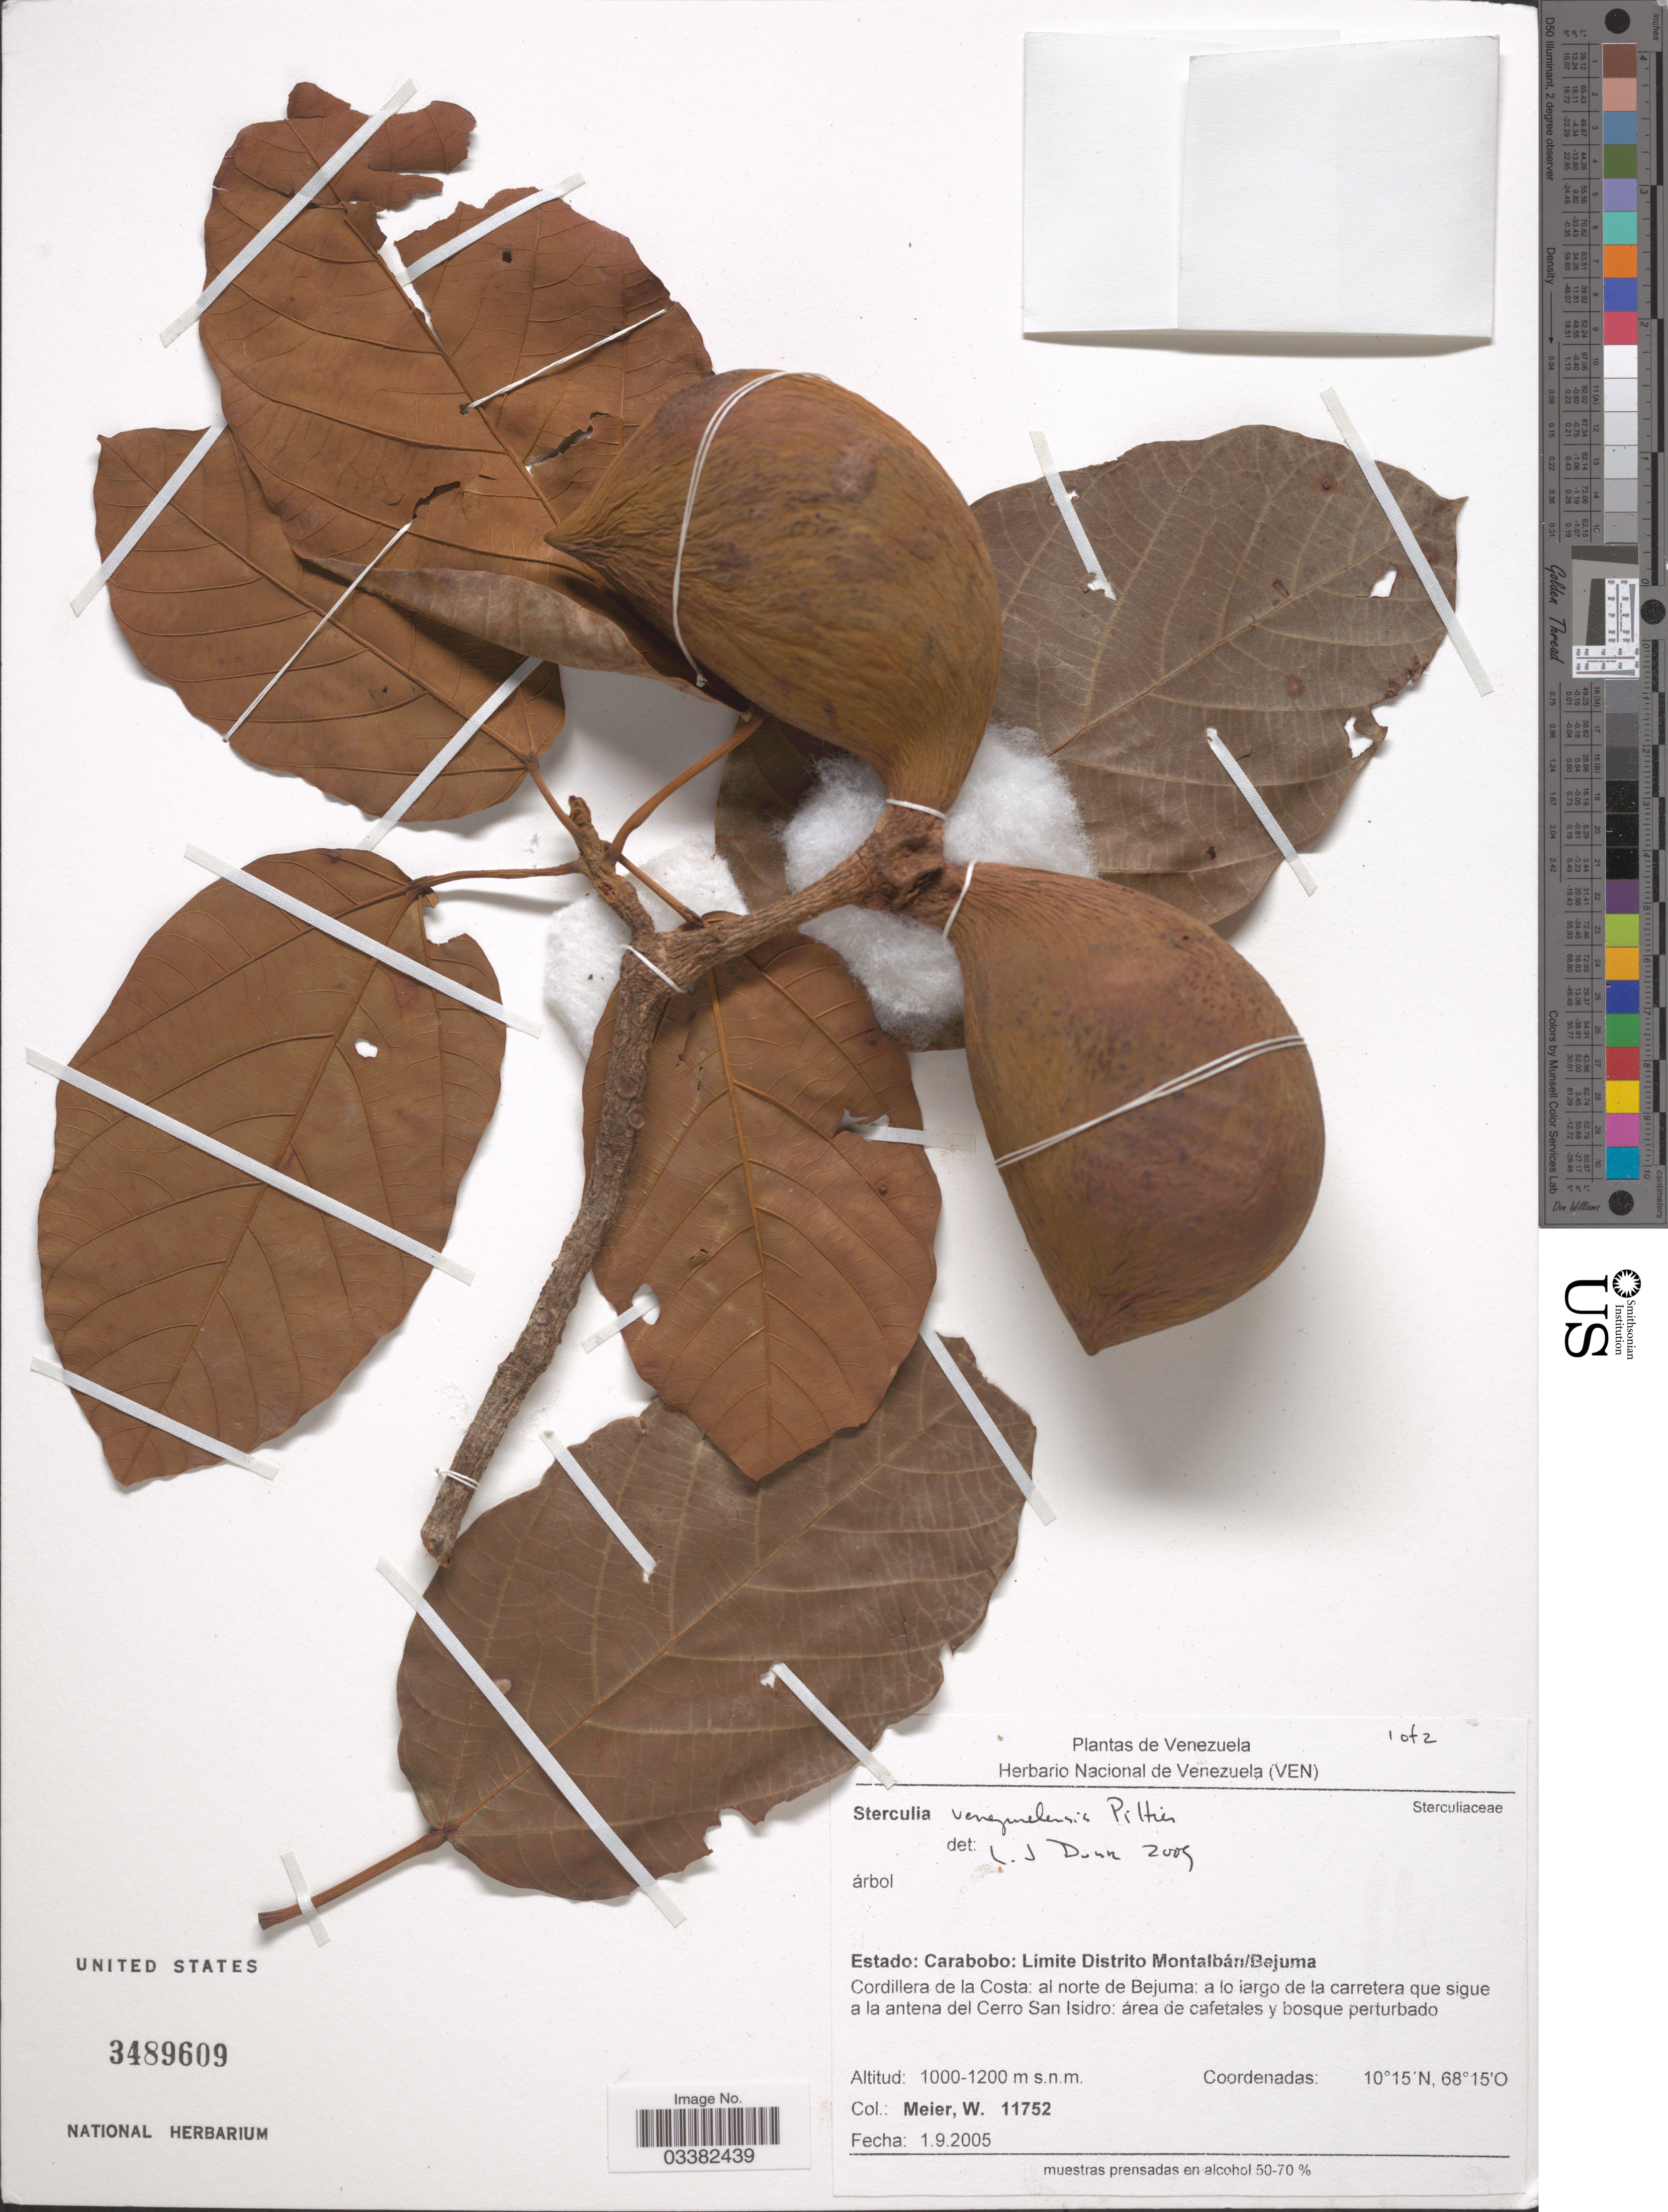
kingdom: Plantae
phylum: Tracheophyta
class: Magnoliopsida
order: Malvales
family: Malvaceae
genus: Sterculia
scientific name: Sterculia venezuelensis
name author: Pittier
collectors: W. Meier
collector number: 11752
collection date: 2005-09-01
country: Venezuela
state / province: Carabobo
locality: Límite Distrito Montalbán/Bejuma. Cordillera de la Costa: al norte de Bejuma: a lo largo de la carretera que sigue a la antena del Cerro San Isidro.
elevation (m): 1000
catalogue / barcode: US 3489609